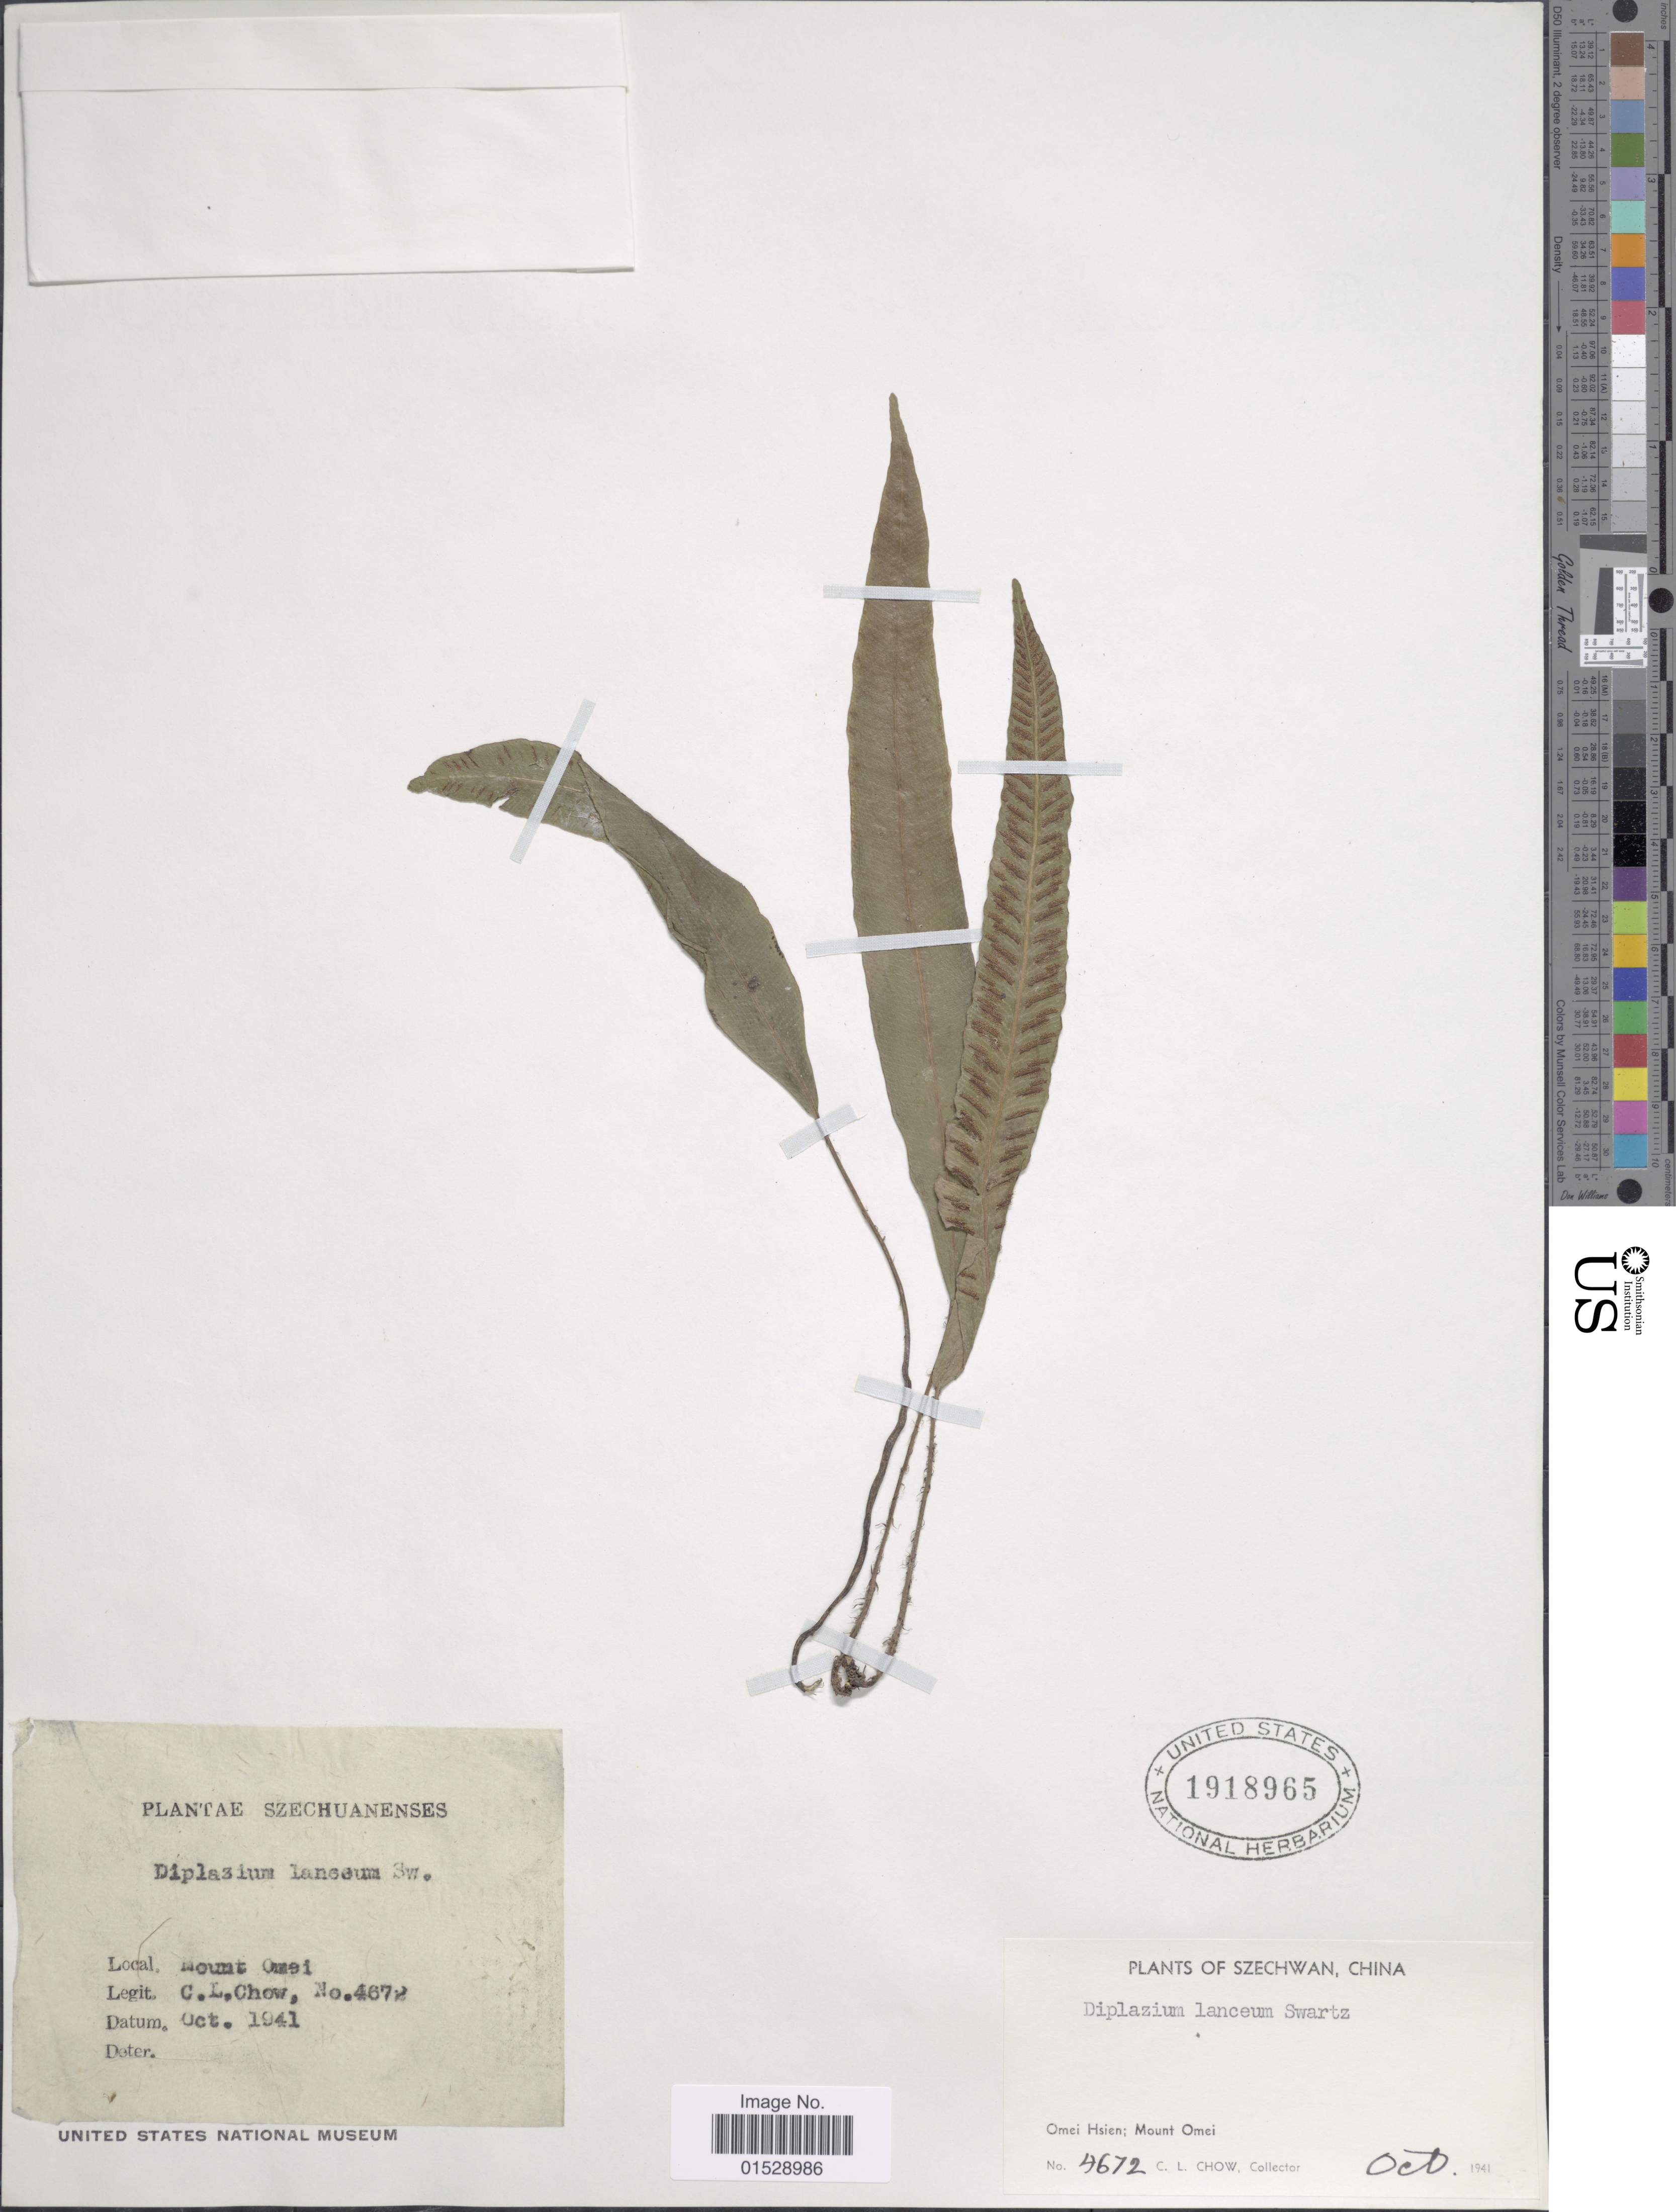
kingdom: Plantae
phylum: Tracheophyta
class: Polypodiopsida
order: Polypodiales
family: Athyriaceae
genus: Deparia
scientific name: Deparia lancea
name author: (Thunb.) Fraser-Jenk.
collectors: C. Chow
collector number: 4672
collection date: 1941-10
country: China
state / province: Sichuan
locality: Szechuanenses, Szechwan, Omei Hsien; Mount Omei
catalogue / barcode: US 1918965